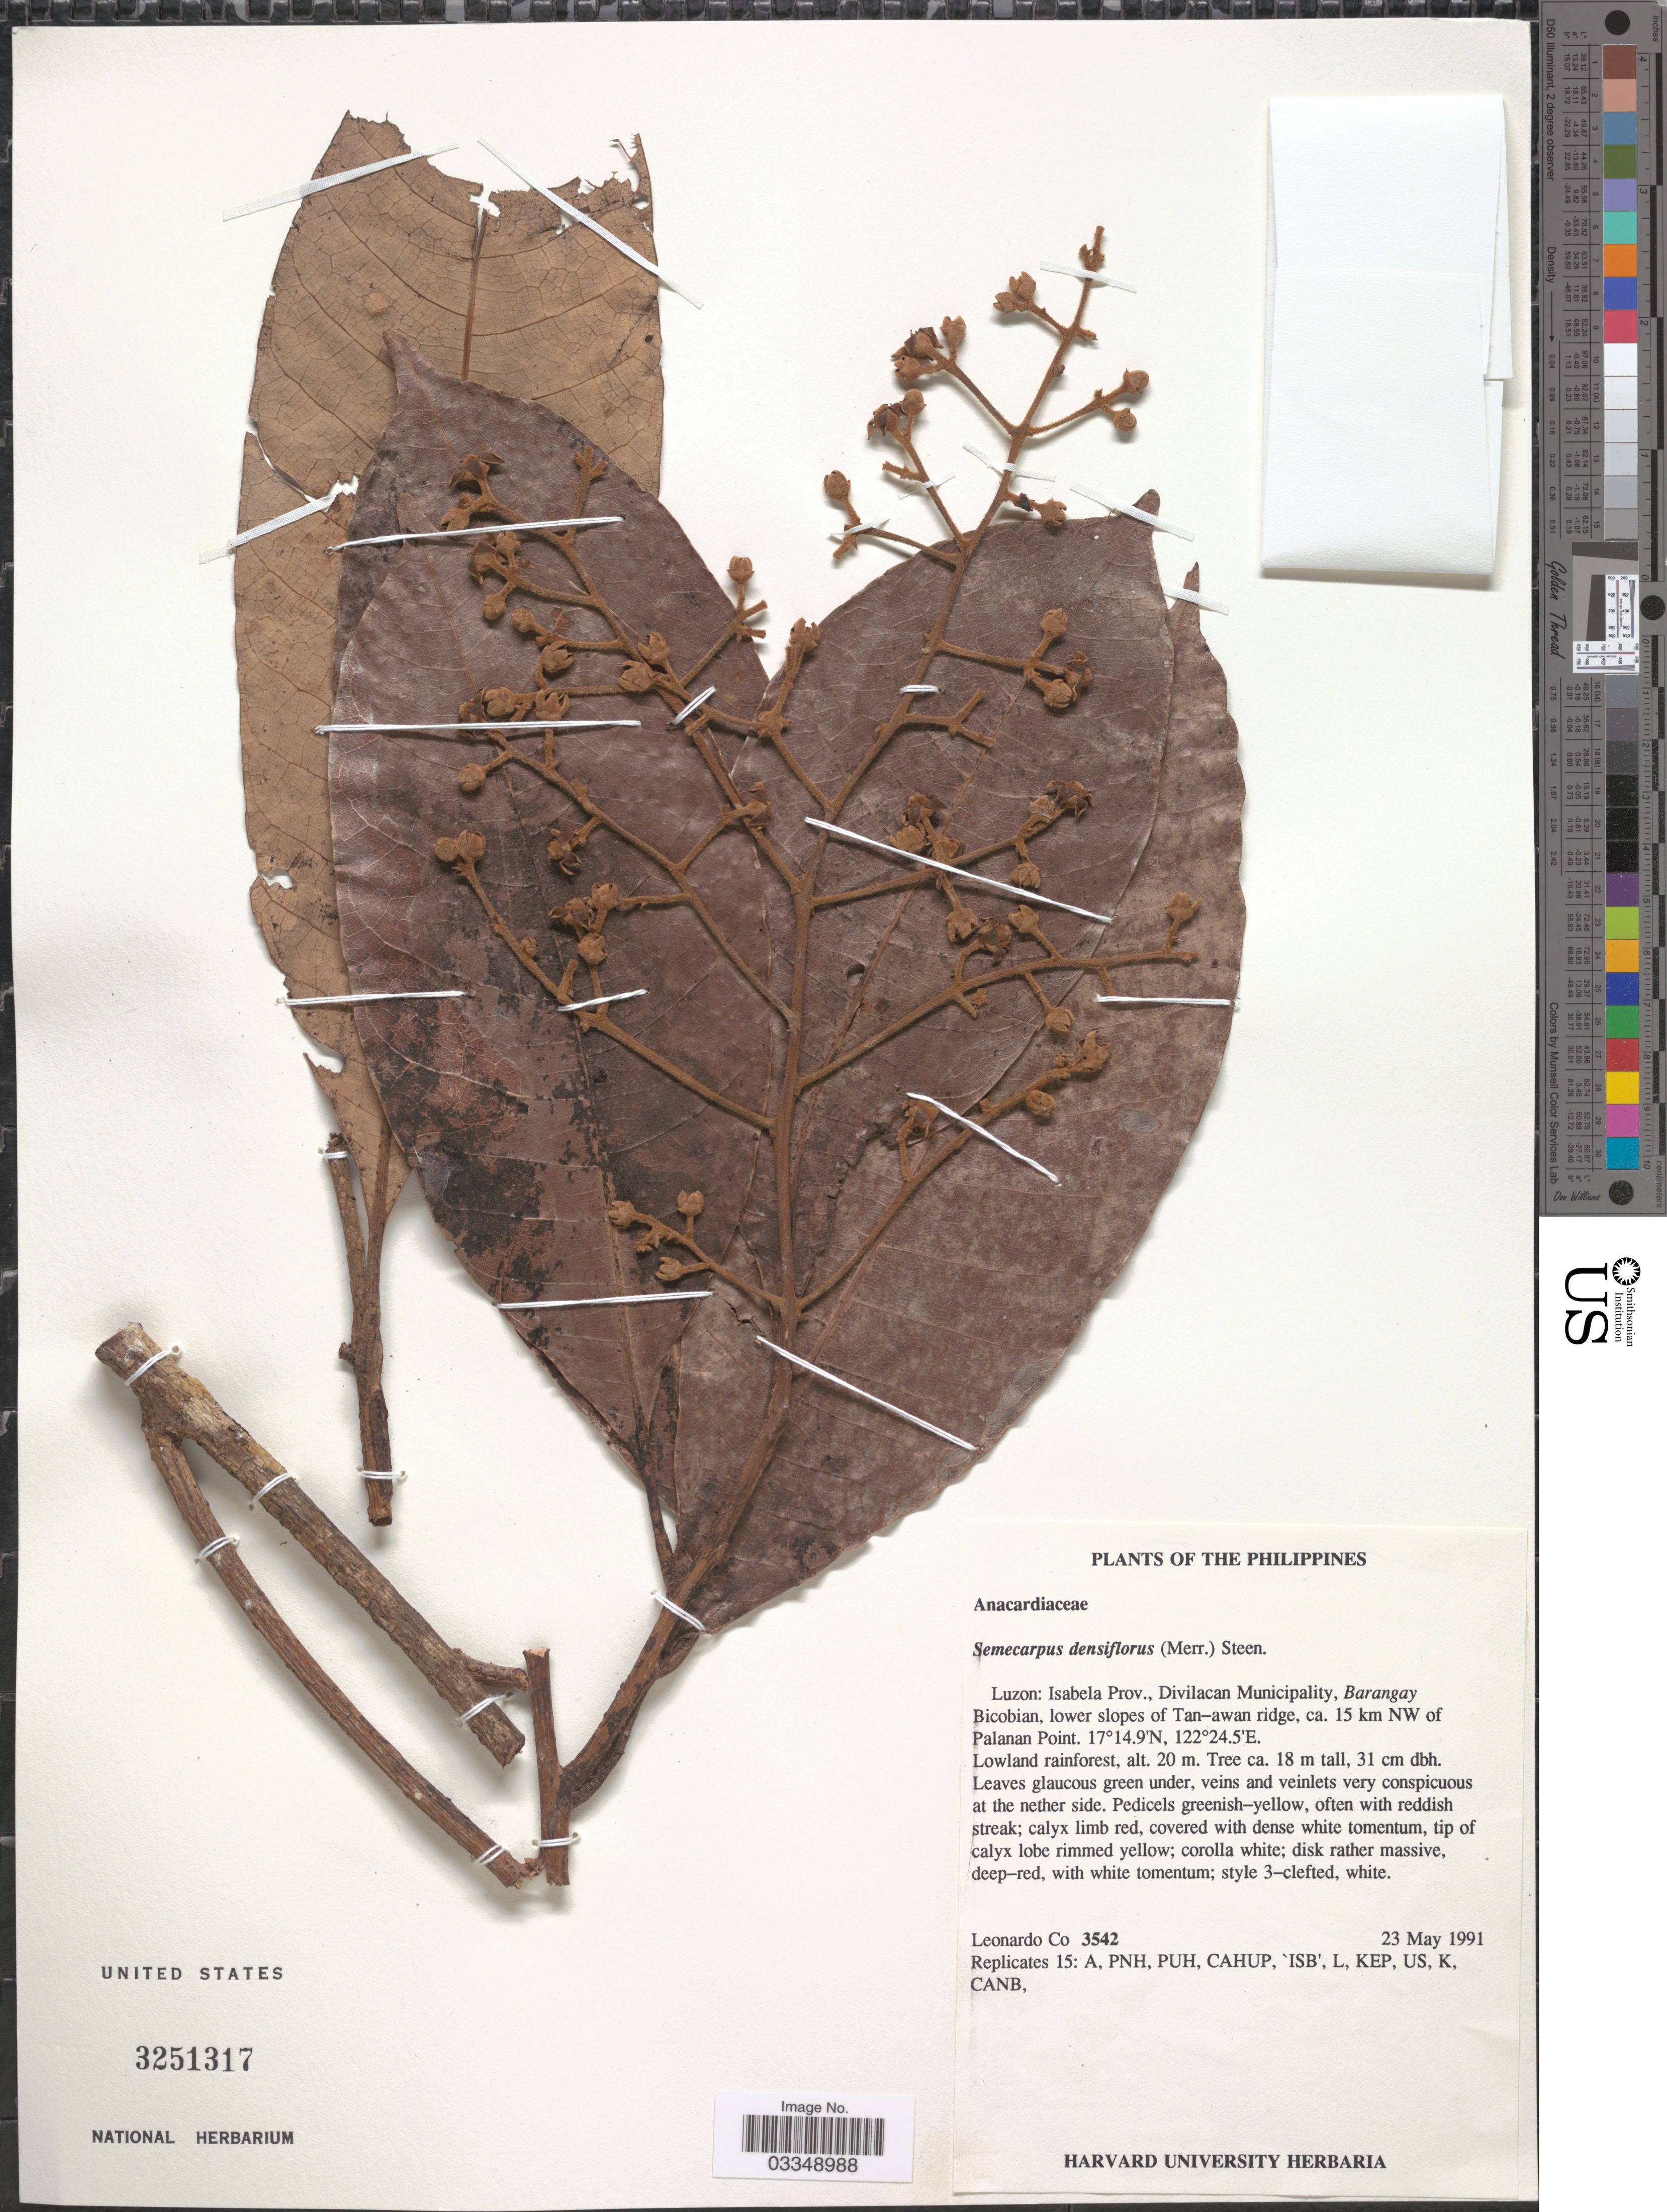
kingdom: Plantae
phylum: Tracheophyta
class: Magnoliopsida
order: Sapindales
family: Anacardiaceae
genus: Semecarpus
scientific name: Semecarpus densiflorus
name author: (Merr.) Steenis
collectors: L. Co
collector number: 3542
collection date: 1991-05-23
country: Philippines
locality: Luzon: Isabela Prov., Divilacan Municipality, Barangay Bicobian, lower slopes of Tan-awan ridge, ca. 15 km NW of Palanan Point.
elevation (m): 20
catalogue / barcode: US 3251317